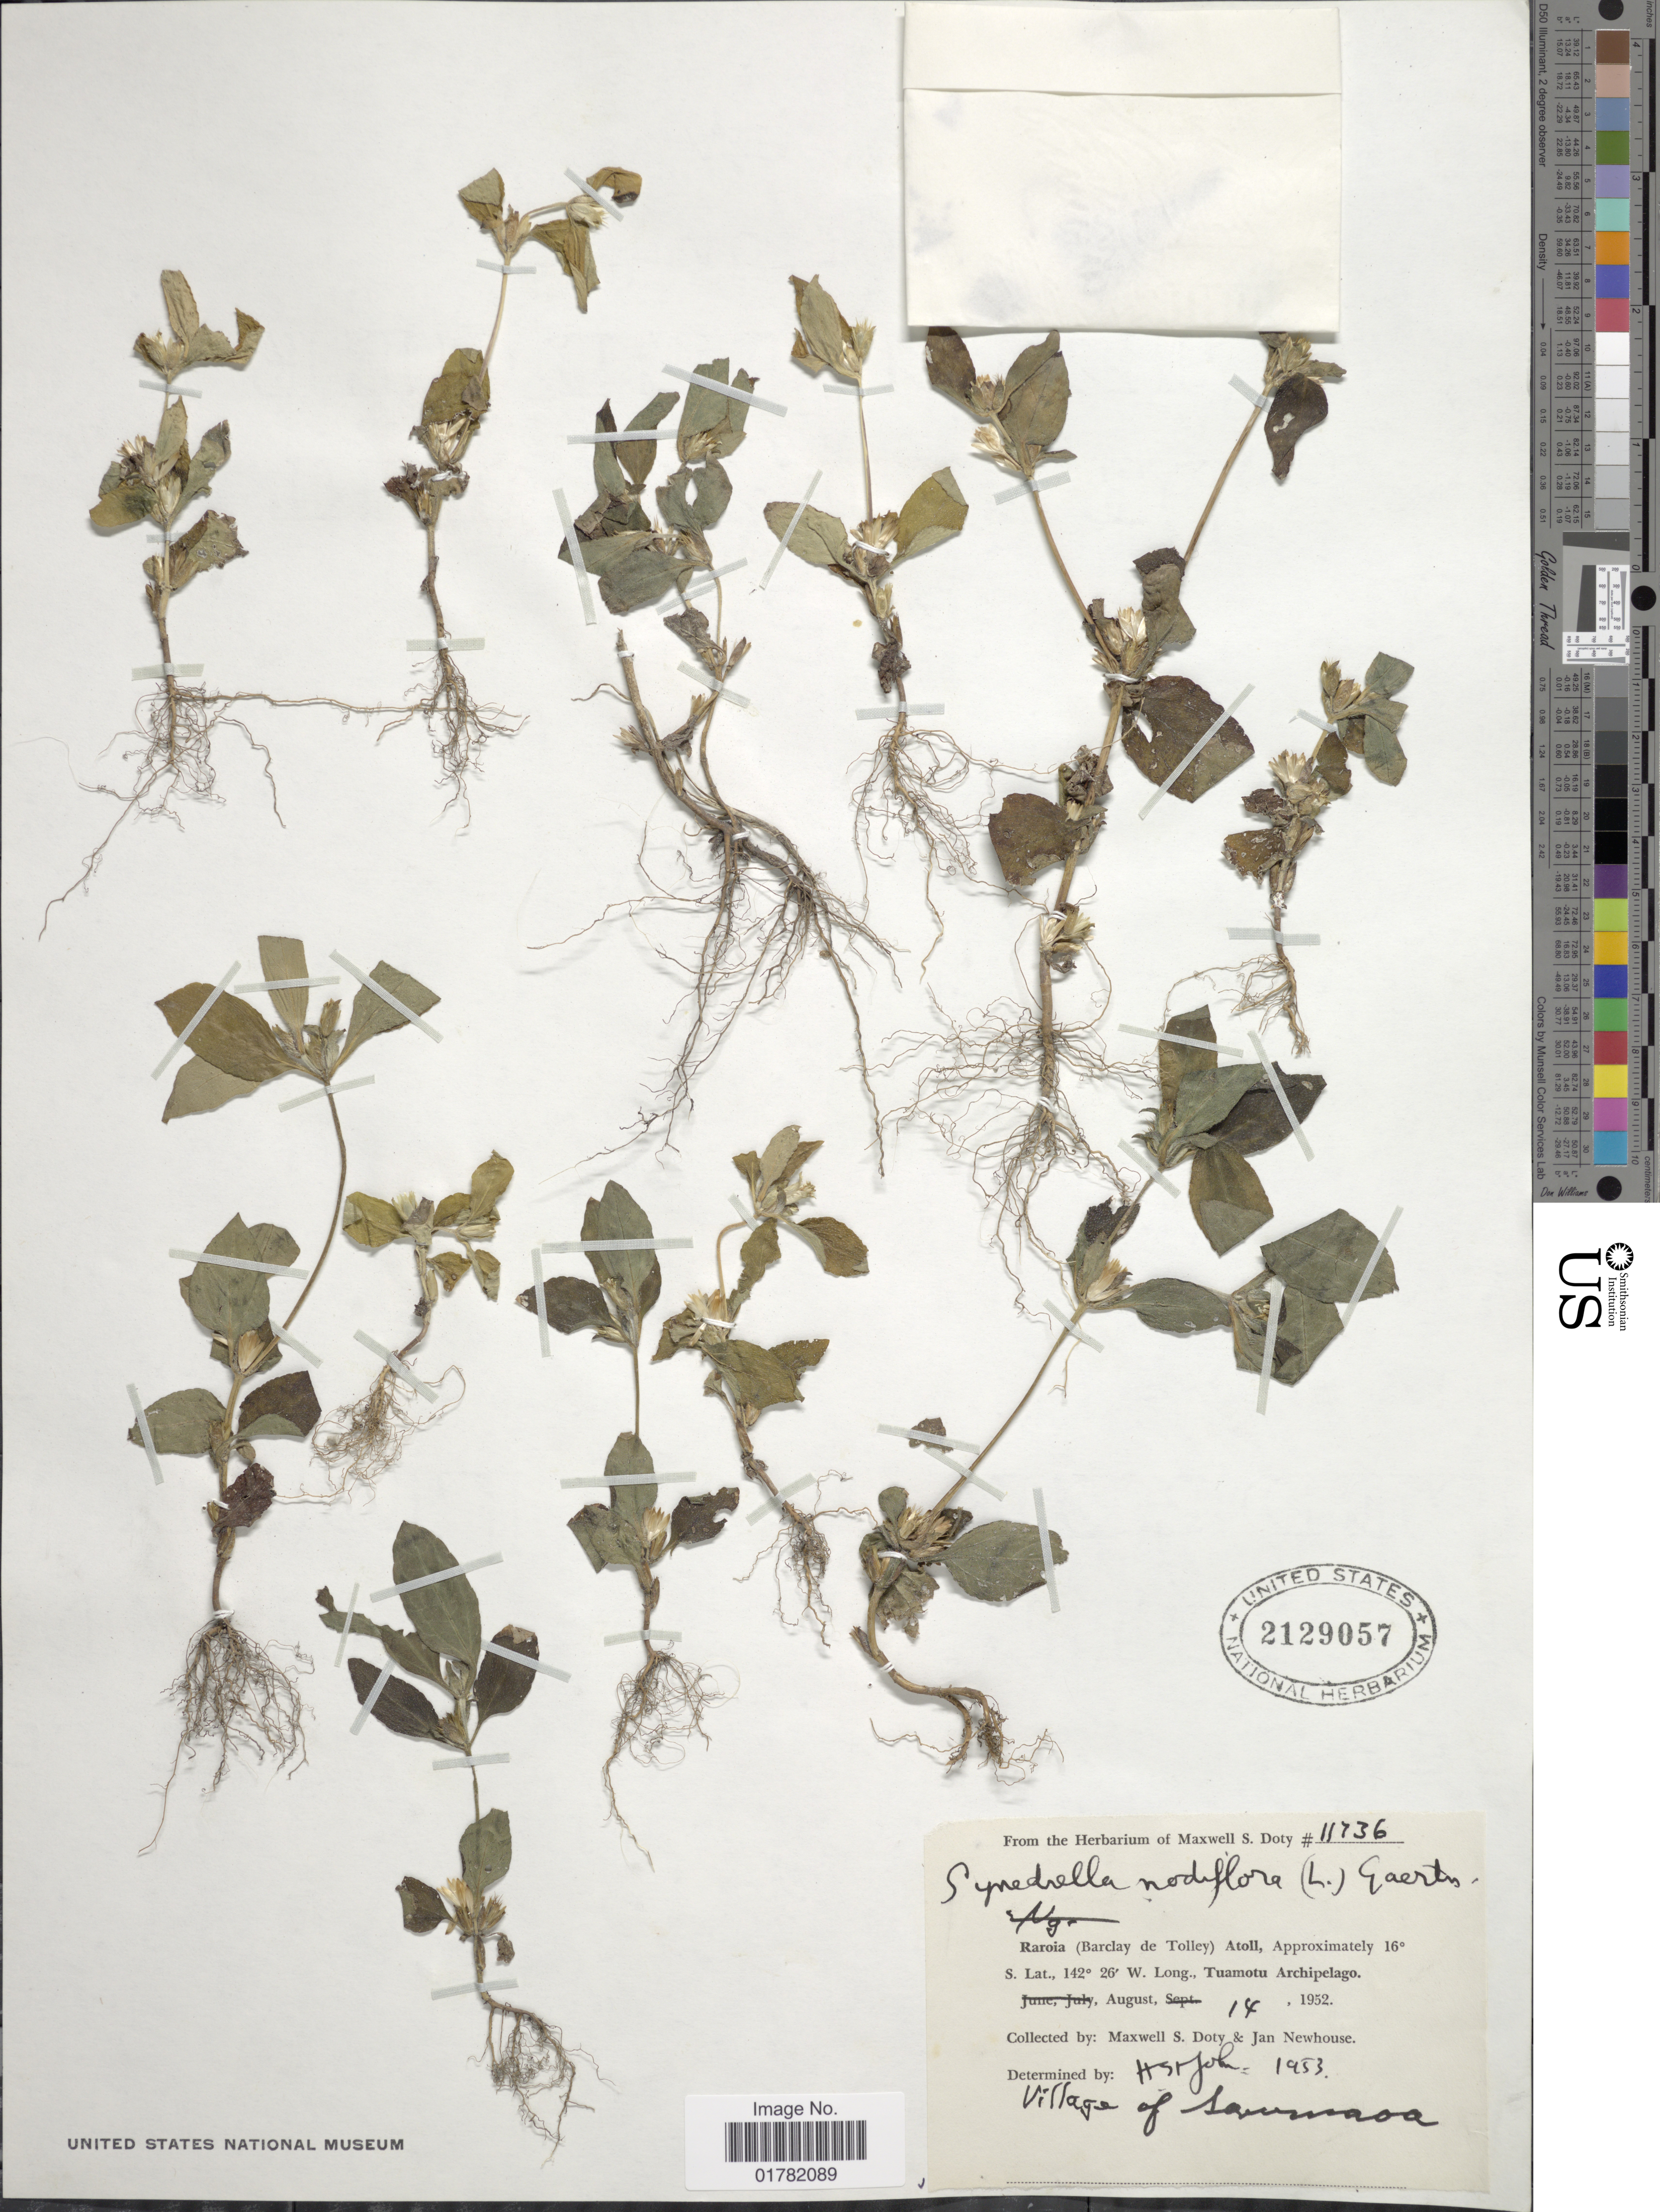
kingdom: Plantae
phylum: Tracheophyta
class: Magnoliopsida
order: Asterales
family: Asteraceae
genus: Synedrella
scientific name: Synedrella nodiflora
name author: (L.) Gaertn.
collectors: M. S. Doty & J. Newhouse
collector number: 11736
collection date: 1952-08-14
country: French Polynesia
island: Raroia [Barclay de Tolley] Atoll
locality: Raroia (Barclay de Tolley) Atoll, Tuamotu Archipelago, Village of savanna [interpreted]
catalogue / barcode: US 2129057